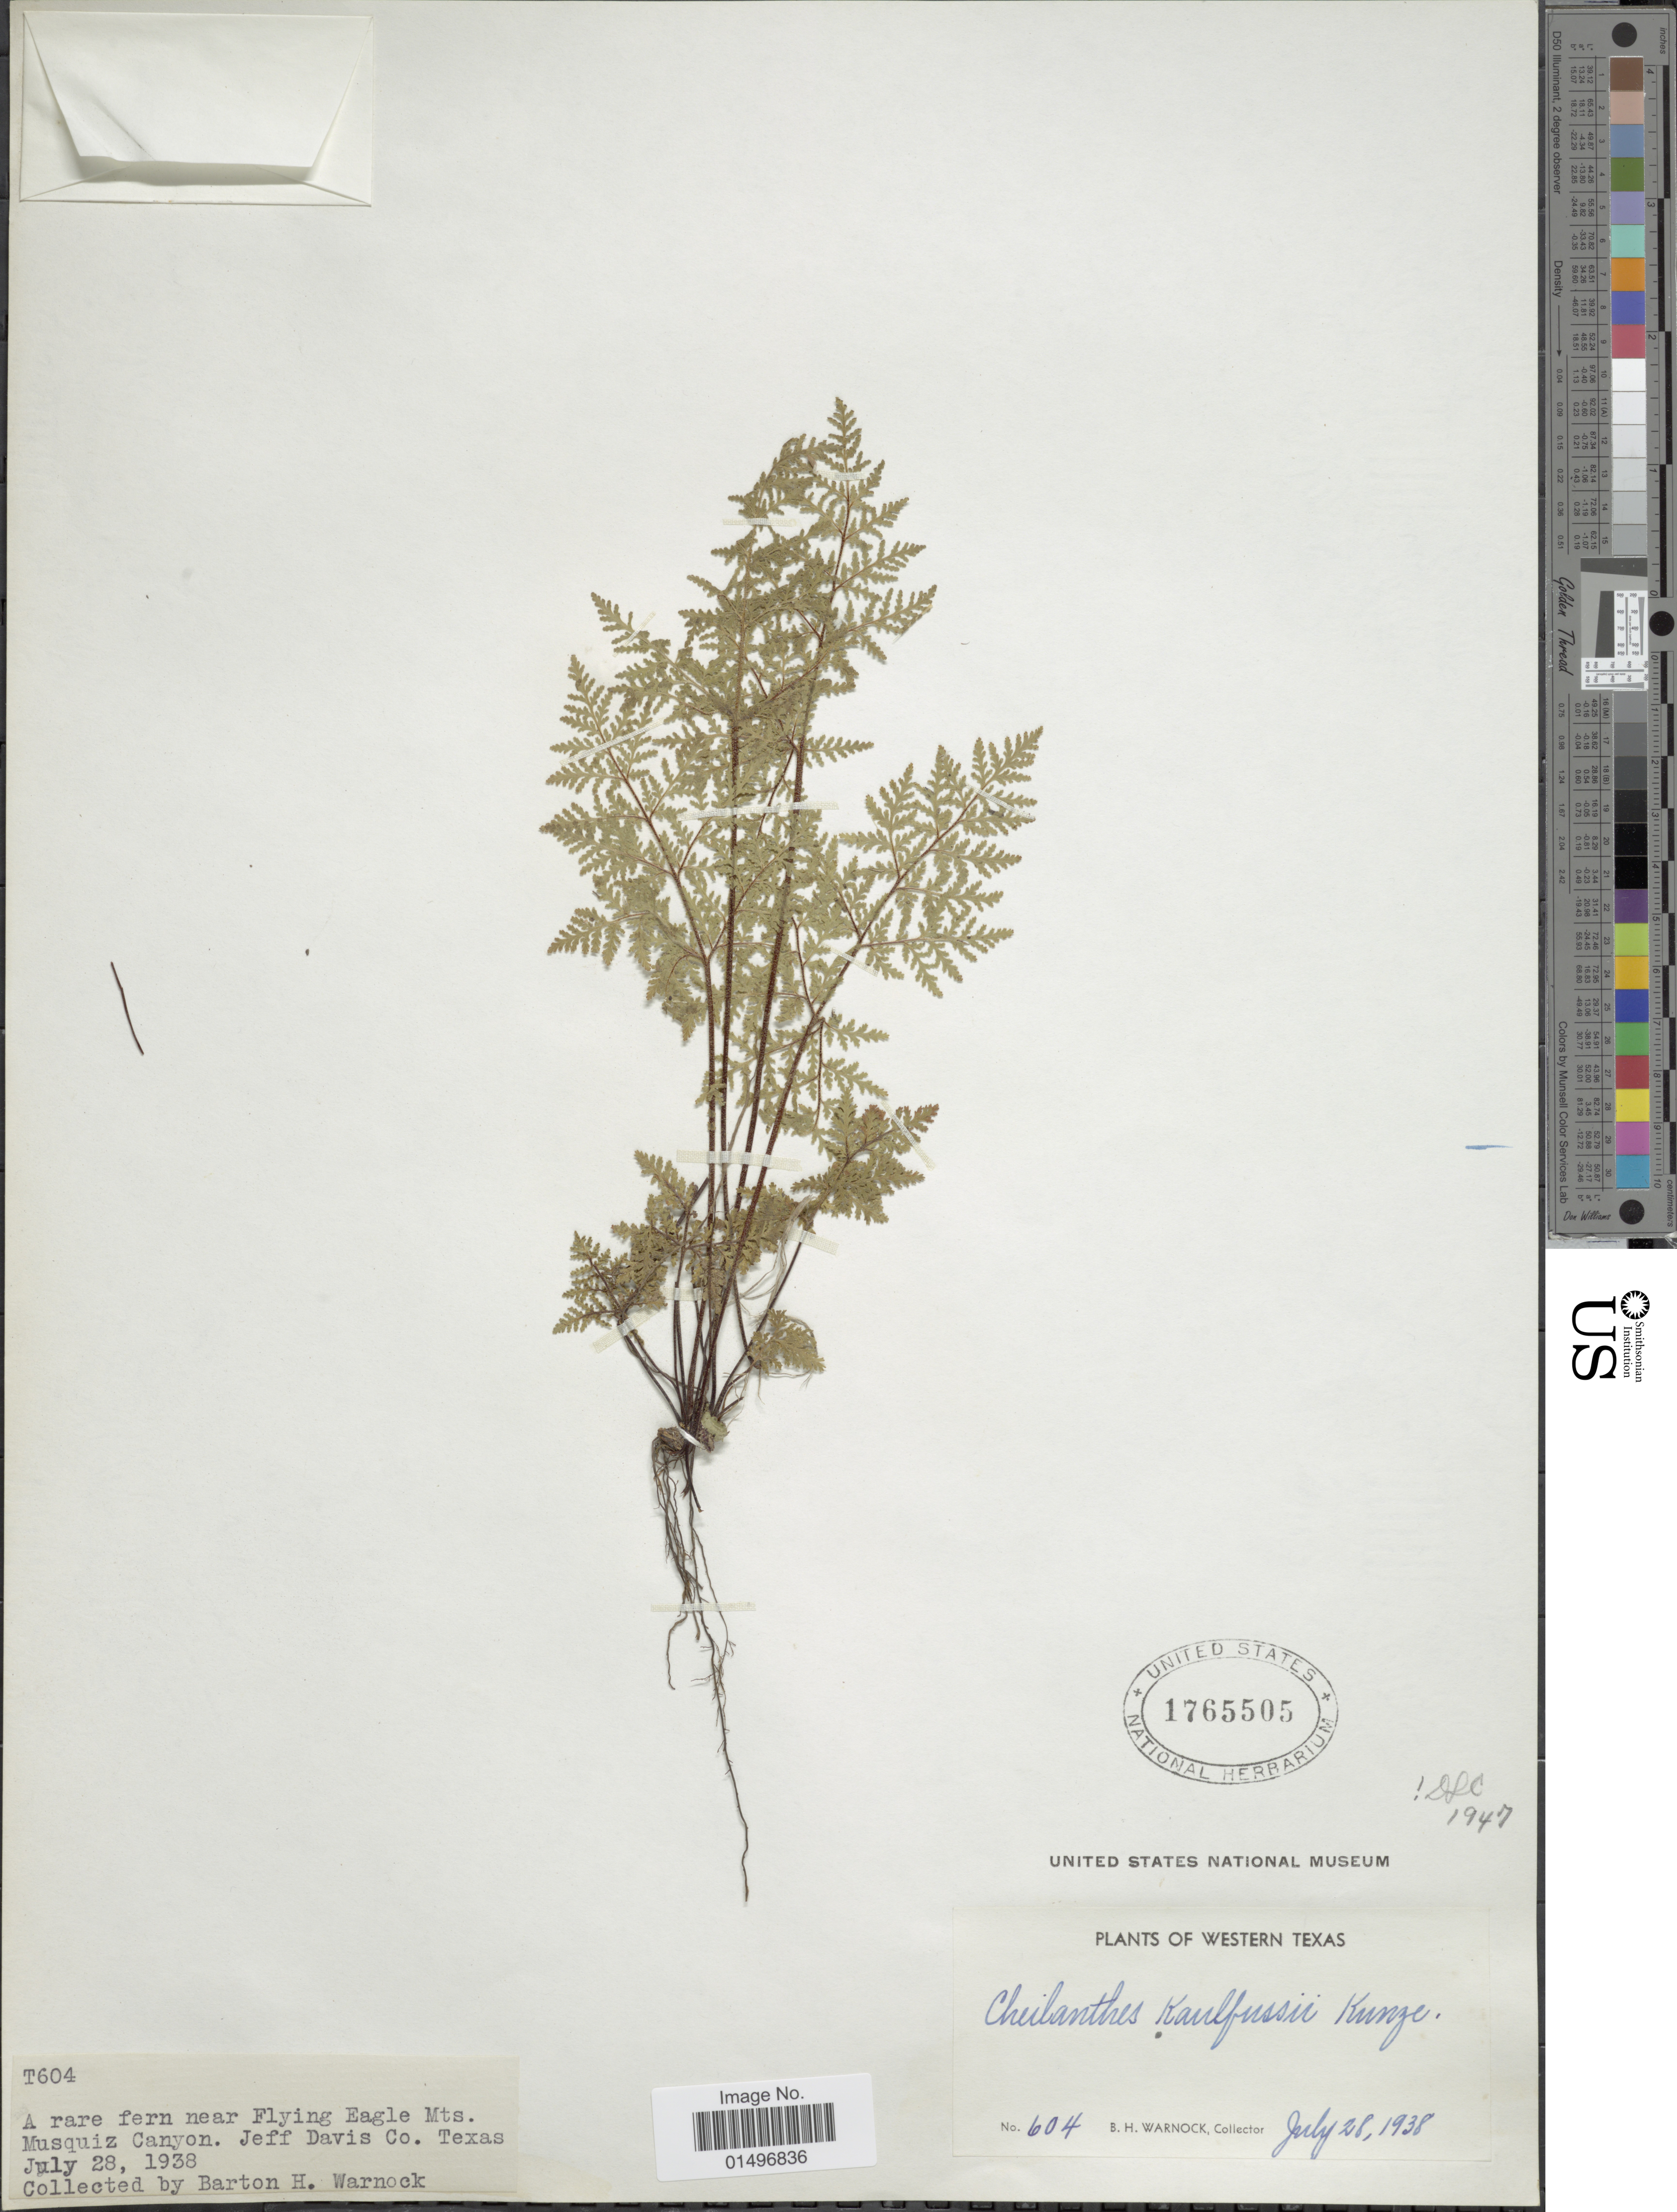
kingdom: Plantae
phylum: Tracheophyta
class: Polypodiopsida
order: Polypodiales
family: Pteridaceae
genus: Gaga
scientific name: Gaga kaulfussii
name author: (Kunze) Fay W. Li & Windham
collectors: B. H. Warnock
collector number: T604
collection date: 1938-07-28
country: United States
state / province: Texas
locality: Texas, near Flying Eagle Mts. Musquiz Canyon. Jeff Davis Co.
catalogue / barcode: US 1765505